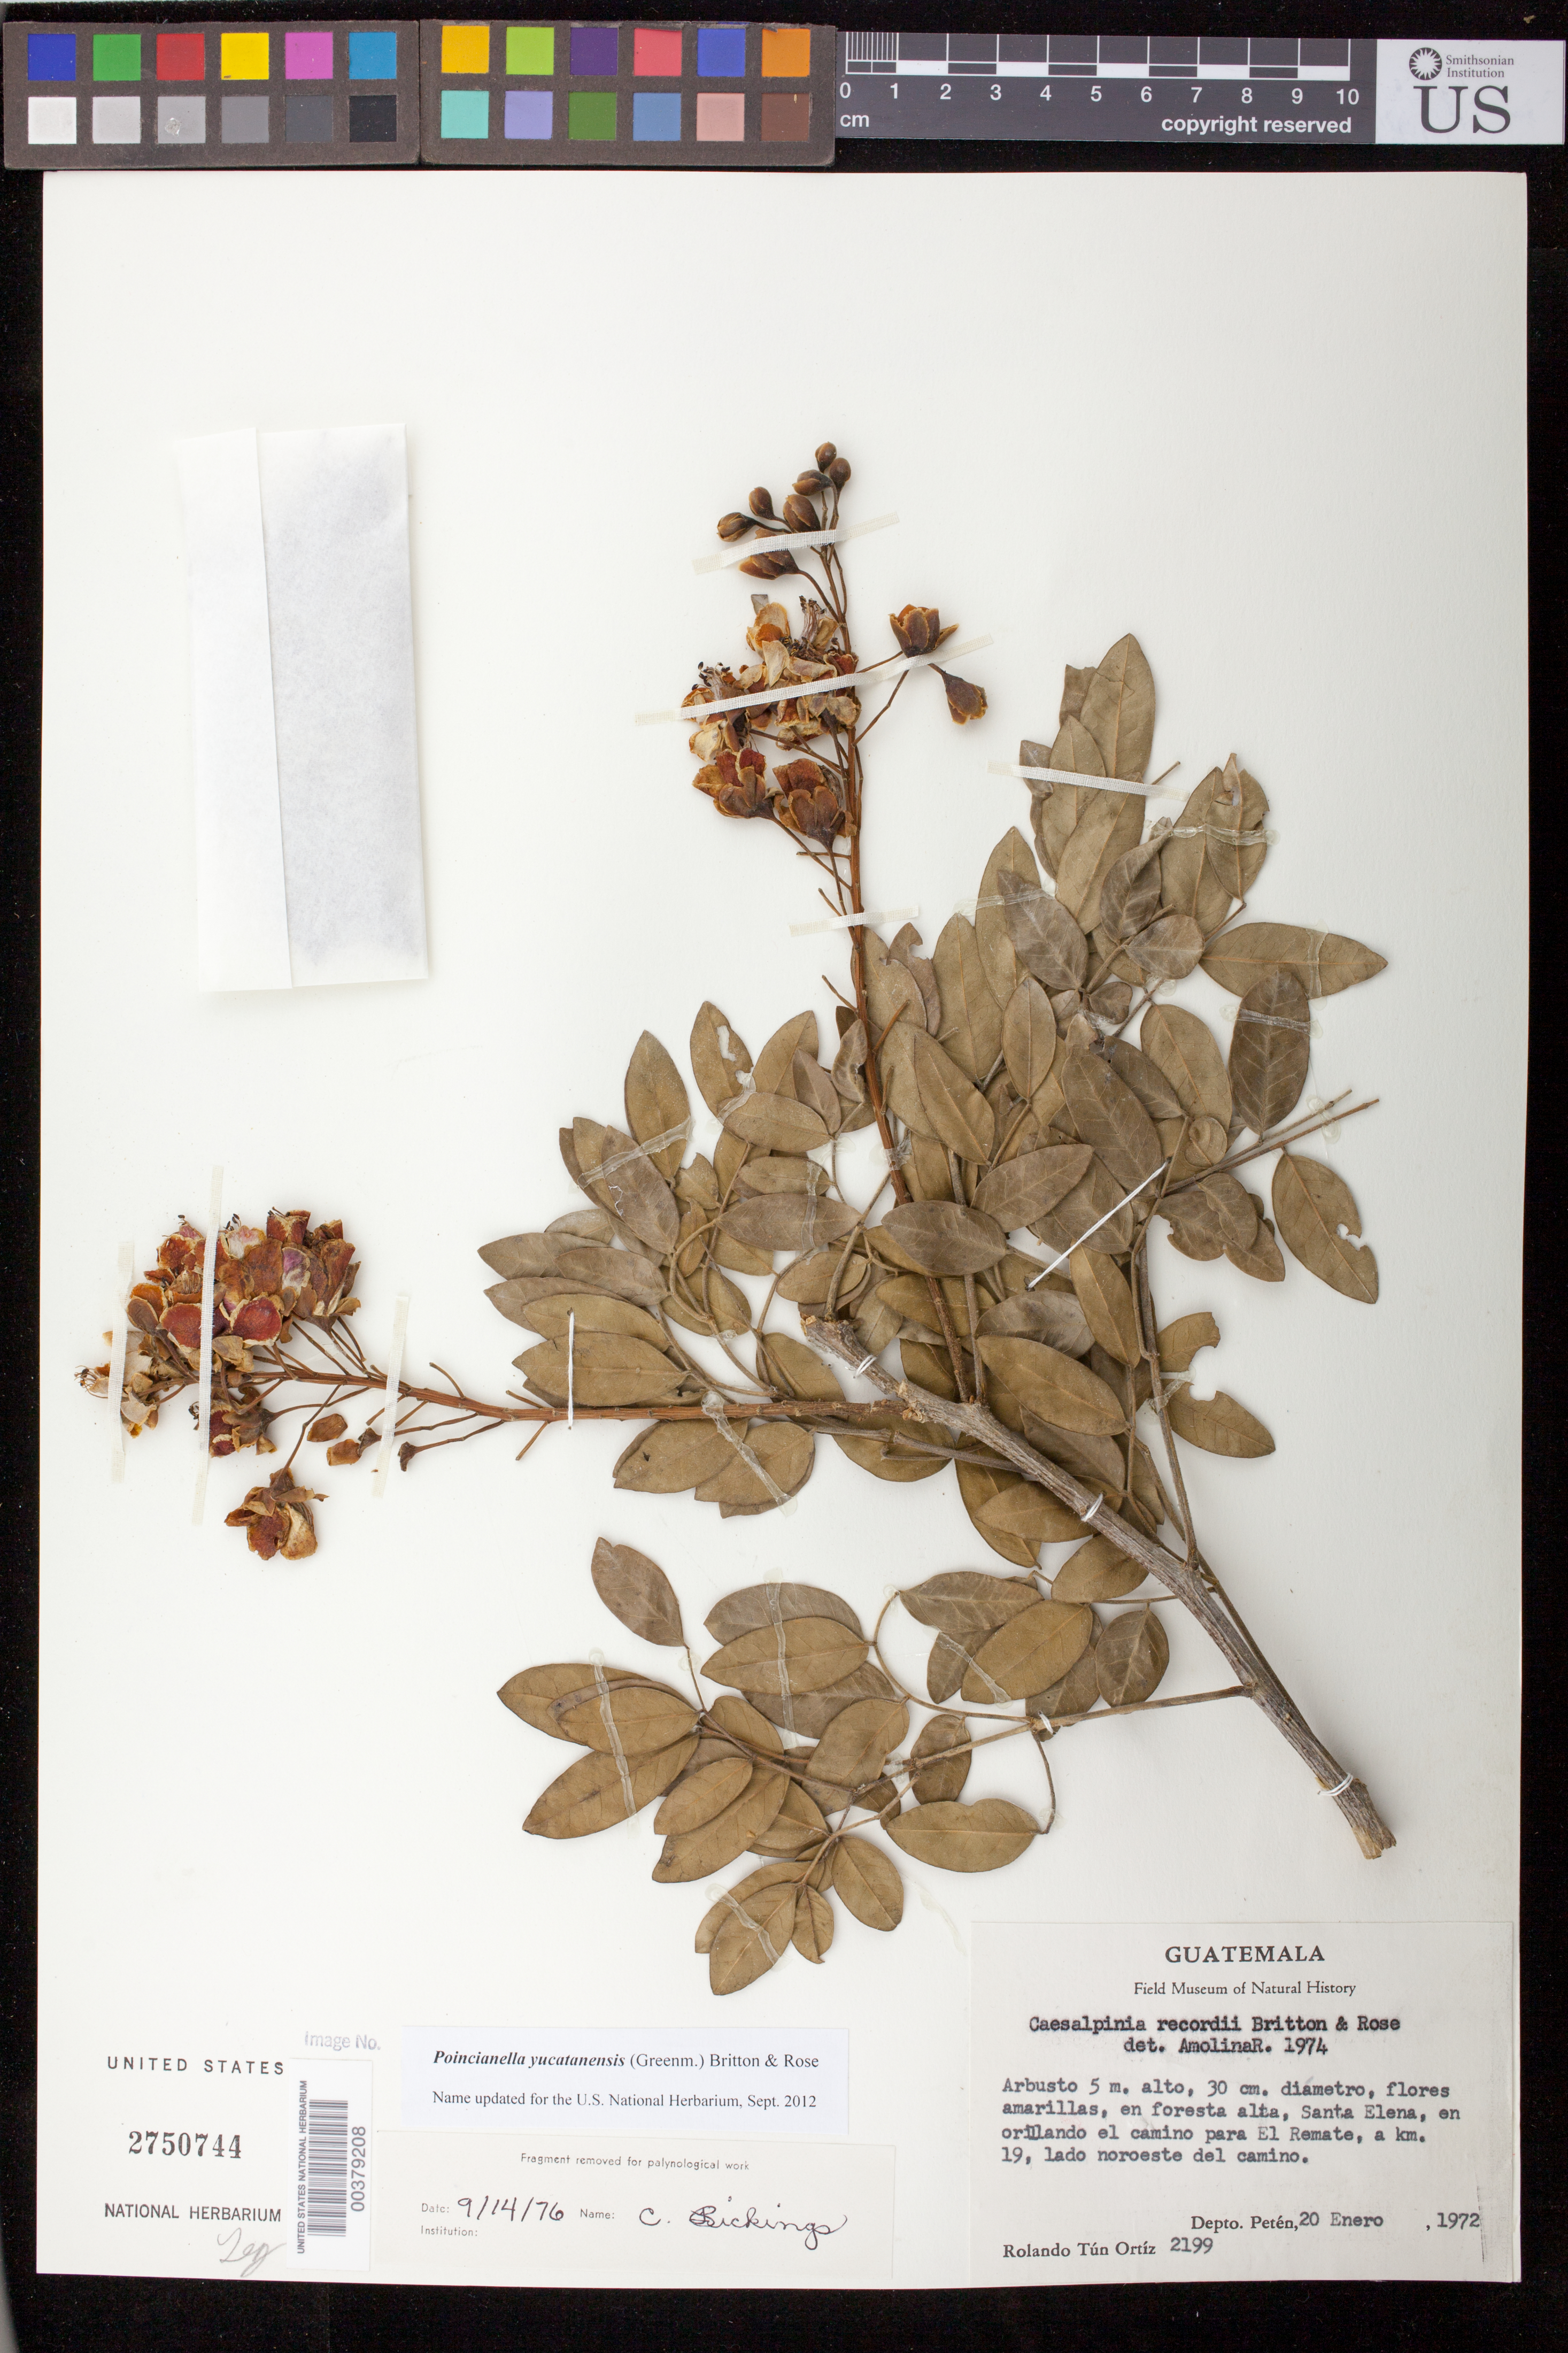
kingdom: Plantae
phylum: Tracheophyta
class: Magnoliopsida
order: Fabales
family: Fabaceae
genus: Erythrostemon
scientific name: Erythrostemon yucatanensis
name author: (Greenm.) Gagnon & G.P. Lewis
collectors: R. Tún Ortiz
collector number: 2199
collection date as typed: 20 Jan 1972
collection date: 1972-01-20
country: Guatemala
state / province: El Petén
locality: Santa Elena, en orillando el camino para El Remate, a km. 19, lado noroeste del camino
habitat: En foresta alta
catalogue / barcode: US 2750744